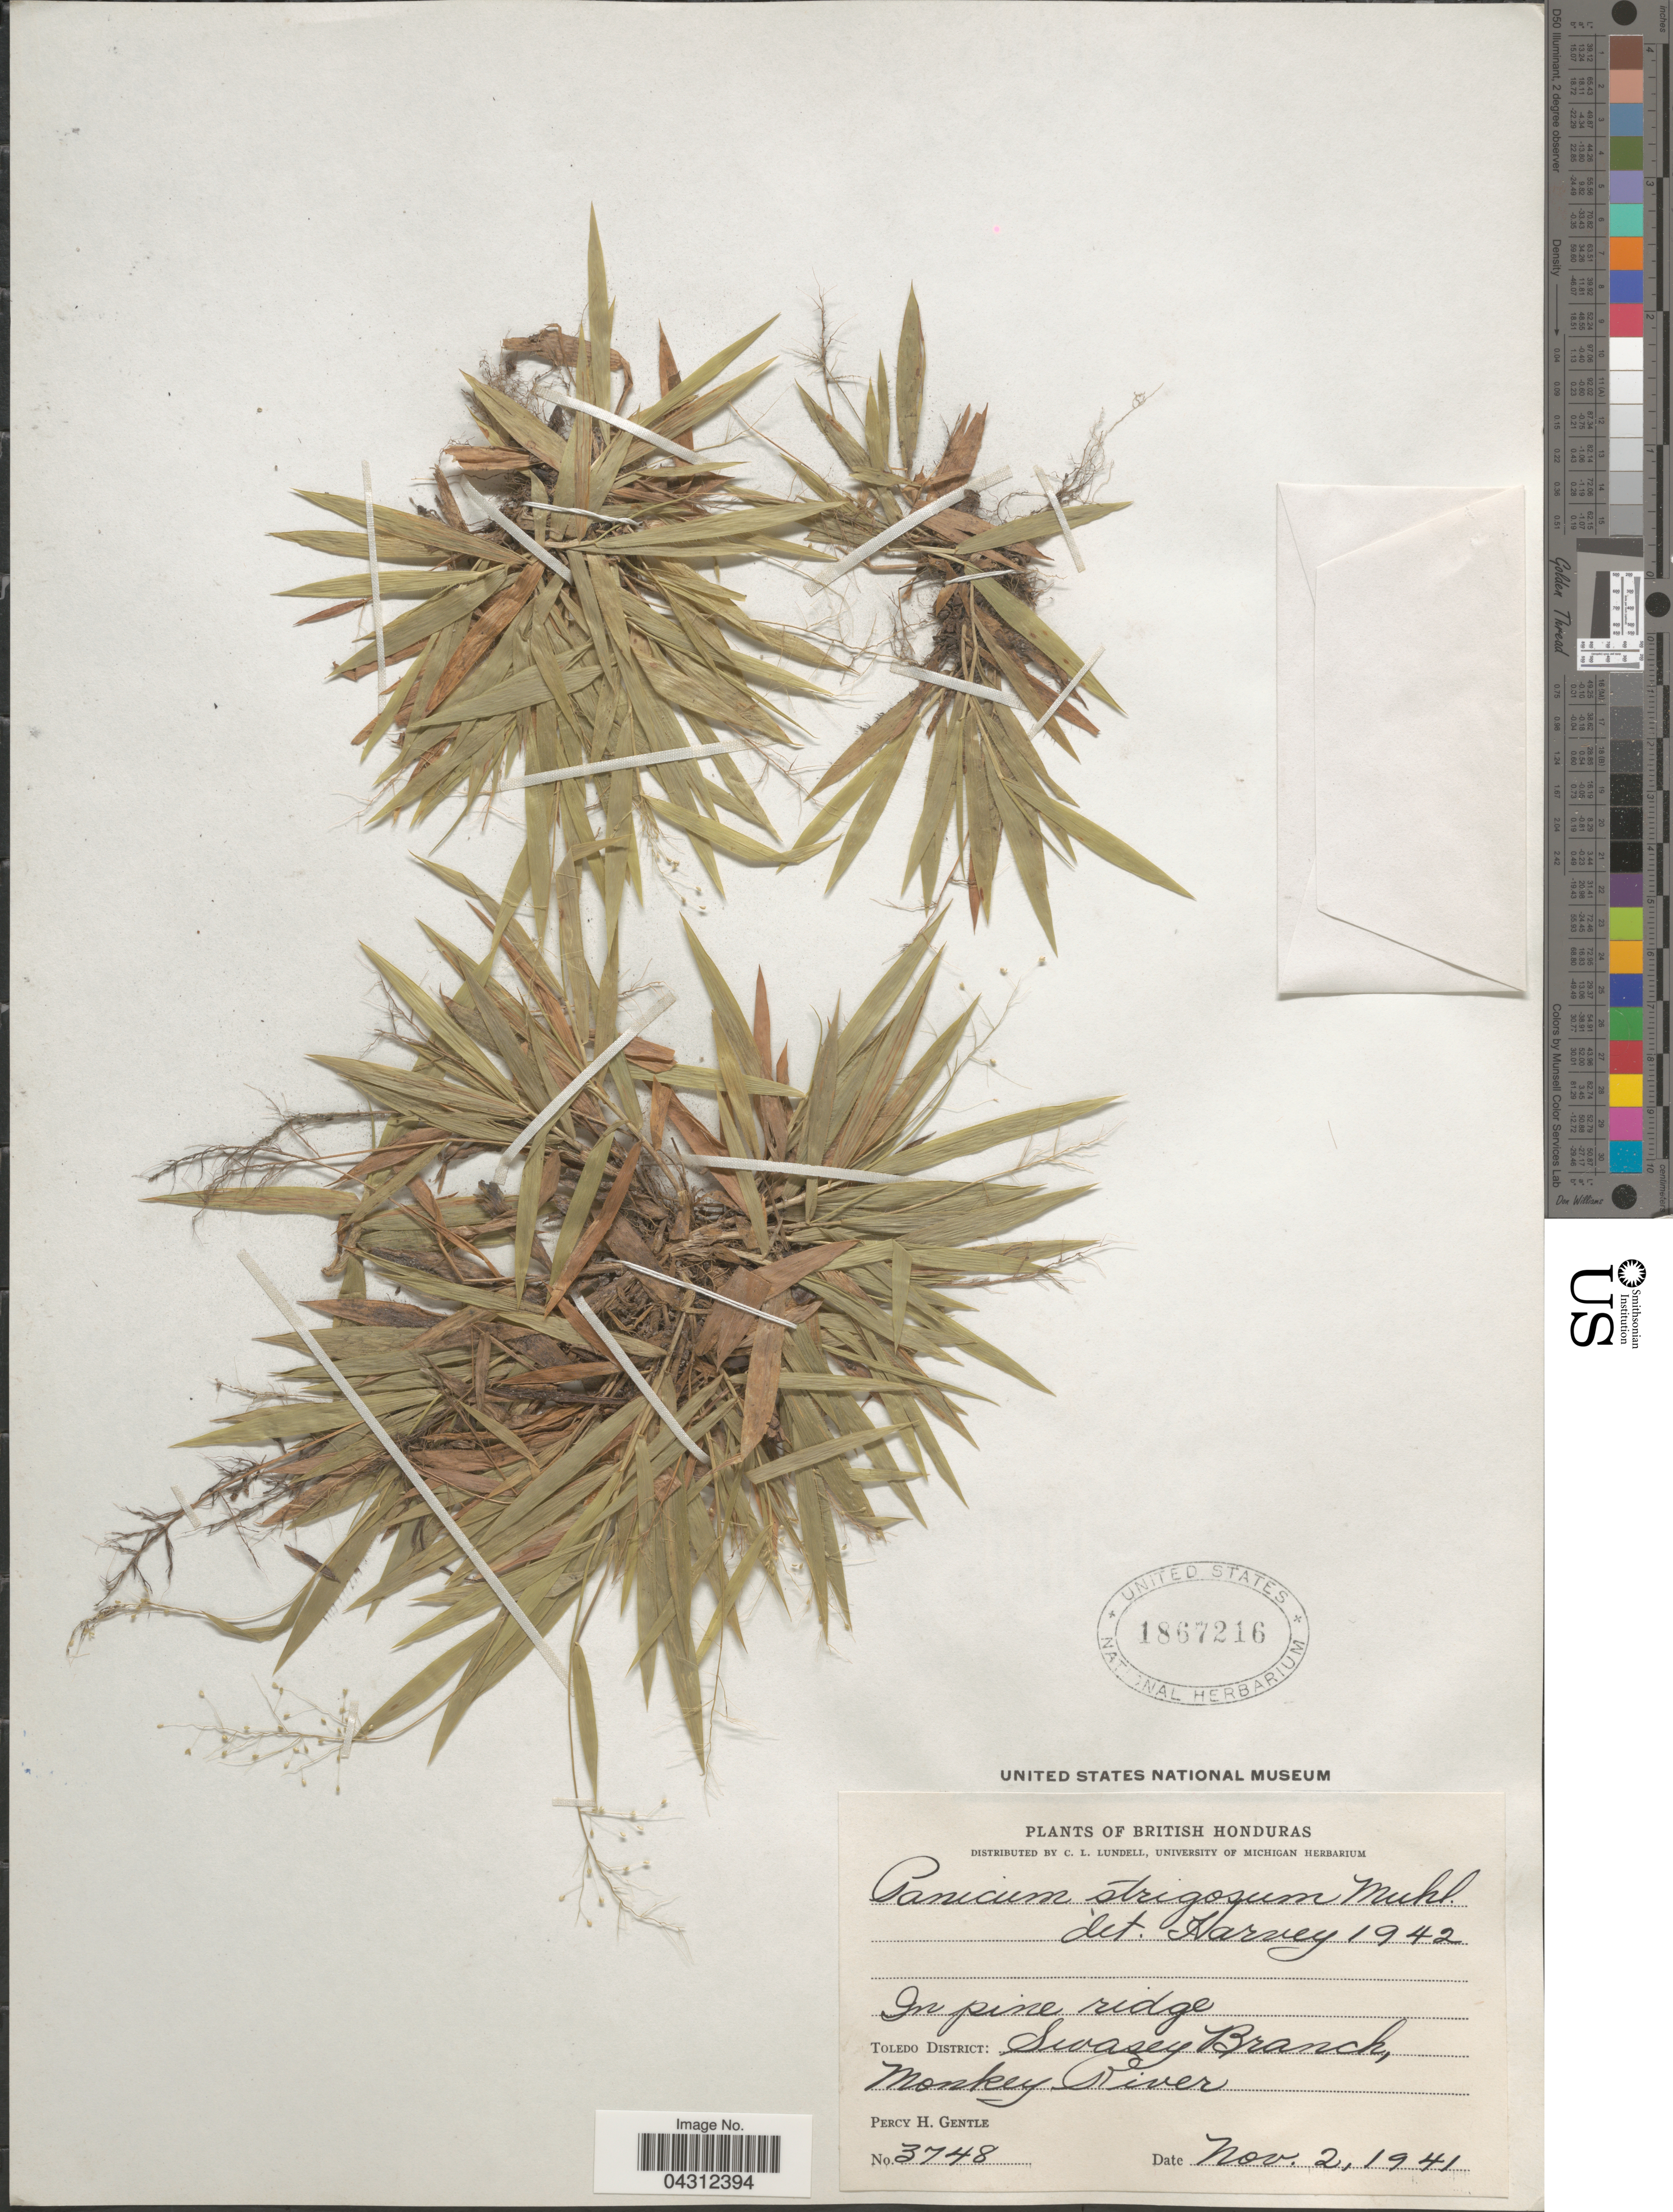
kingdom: Plantae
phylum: Tracheophyta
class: Liliopsida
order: Poales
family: Poaceae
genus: Dichanthelium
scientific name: Dichanthelium strigosum var. glabrescens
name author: (Griseb.) Freckmann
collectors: P. H. Gentle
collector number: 3748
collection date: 1941-11-02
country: Belize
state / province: Toledo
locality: British Honduras. Toledo District: Swasey Branch, Monkey River.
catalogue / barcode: US 1867216